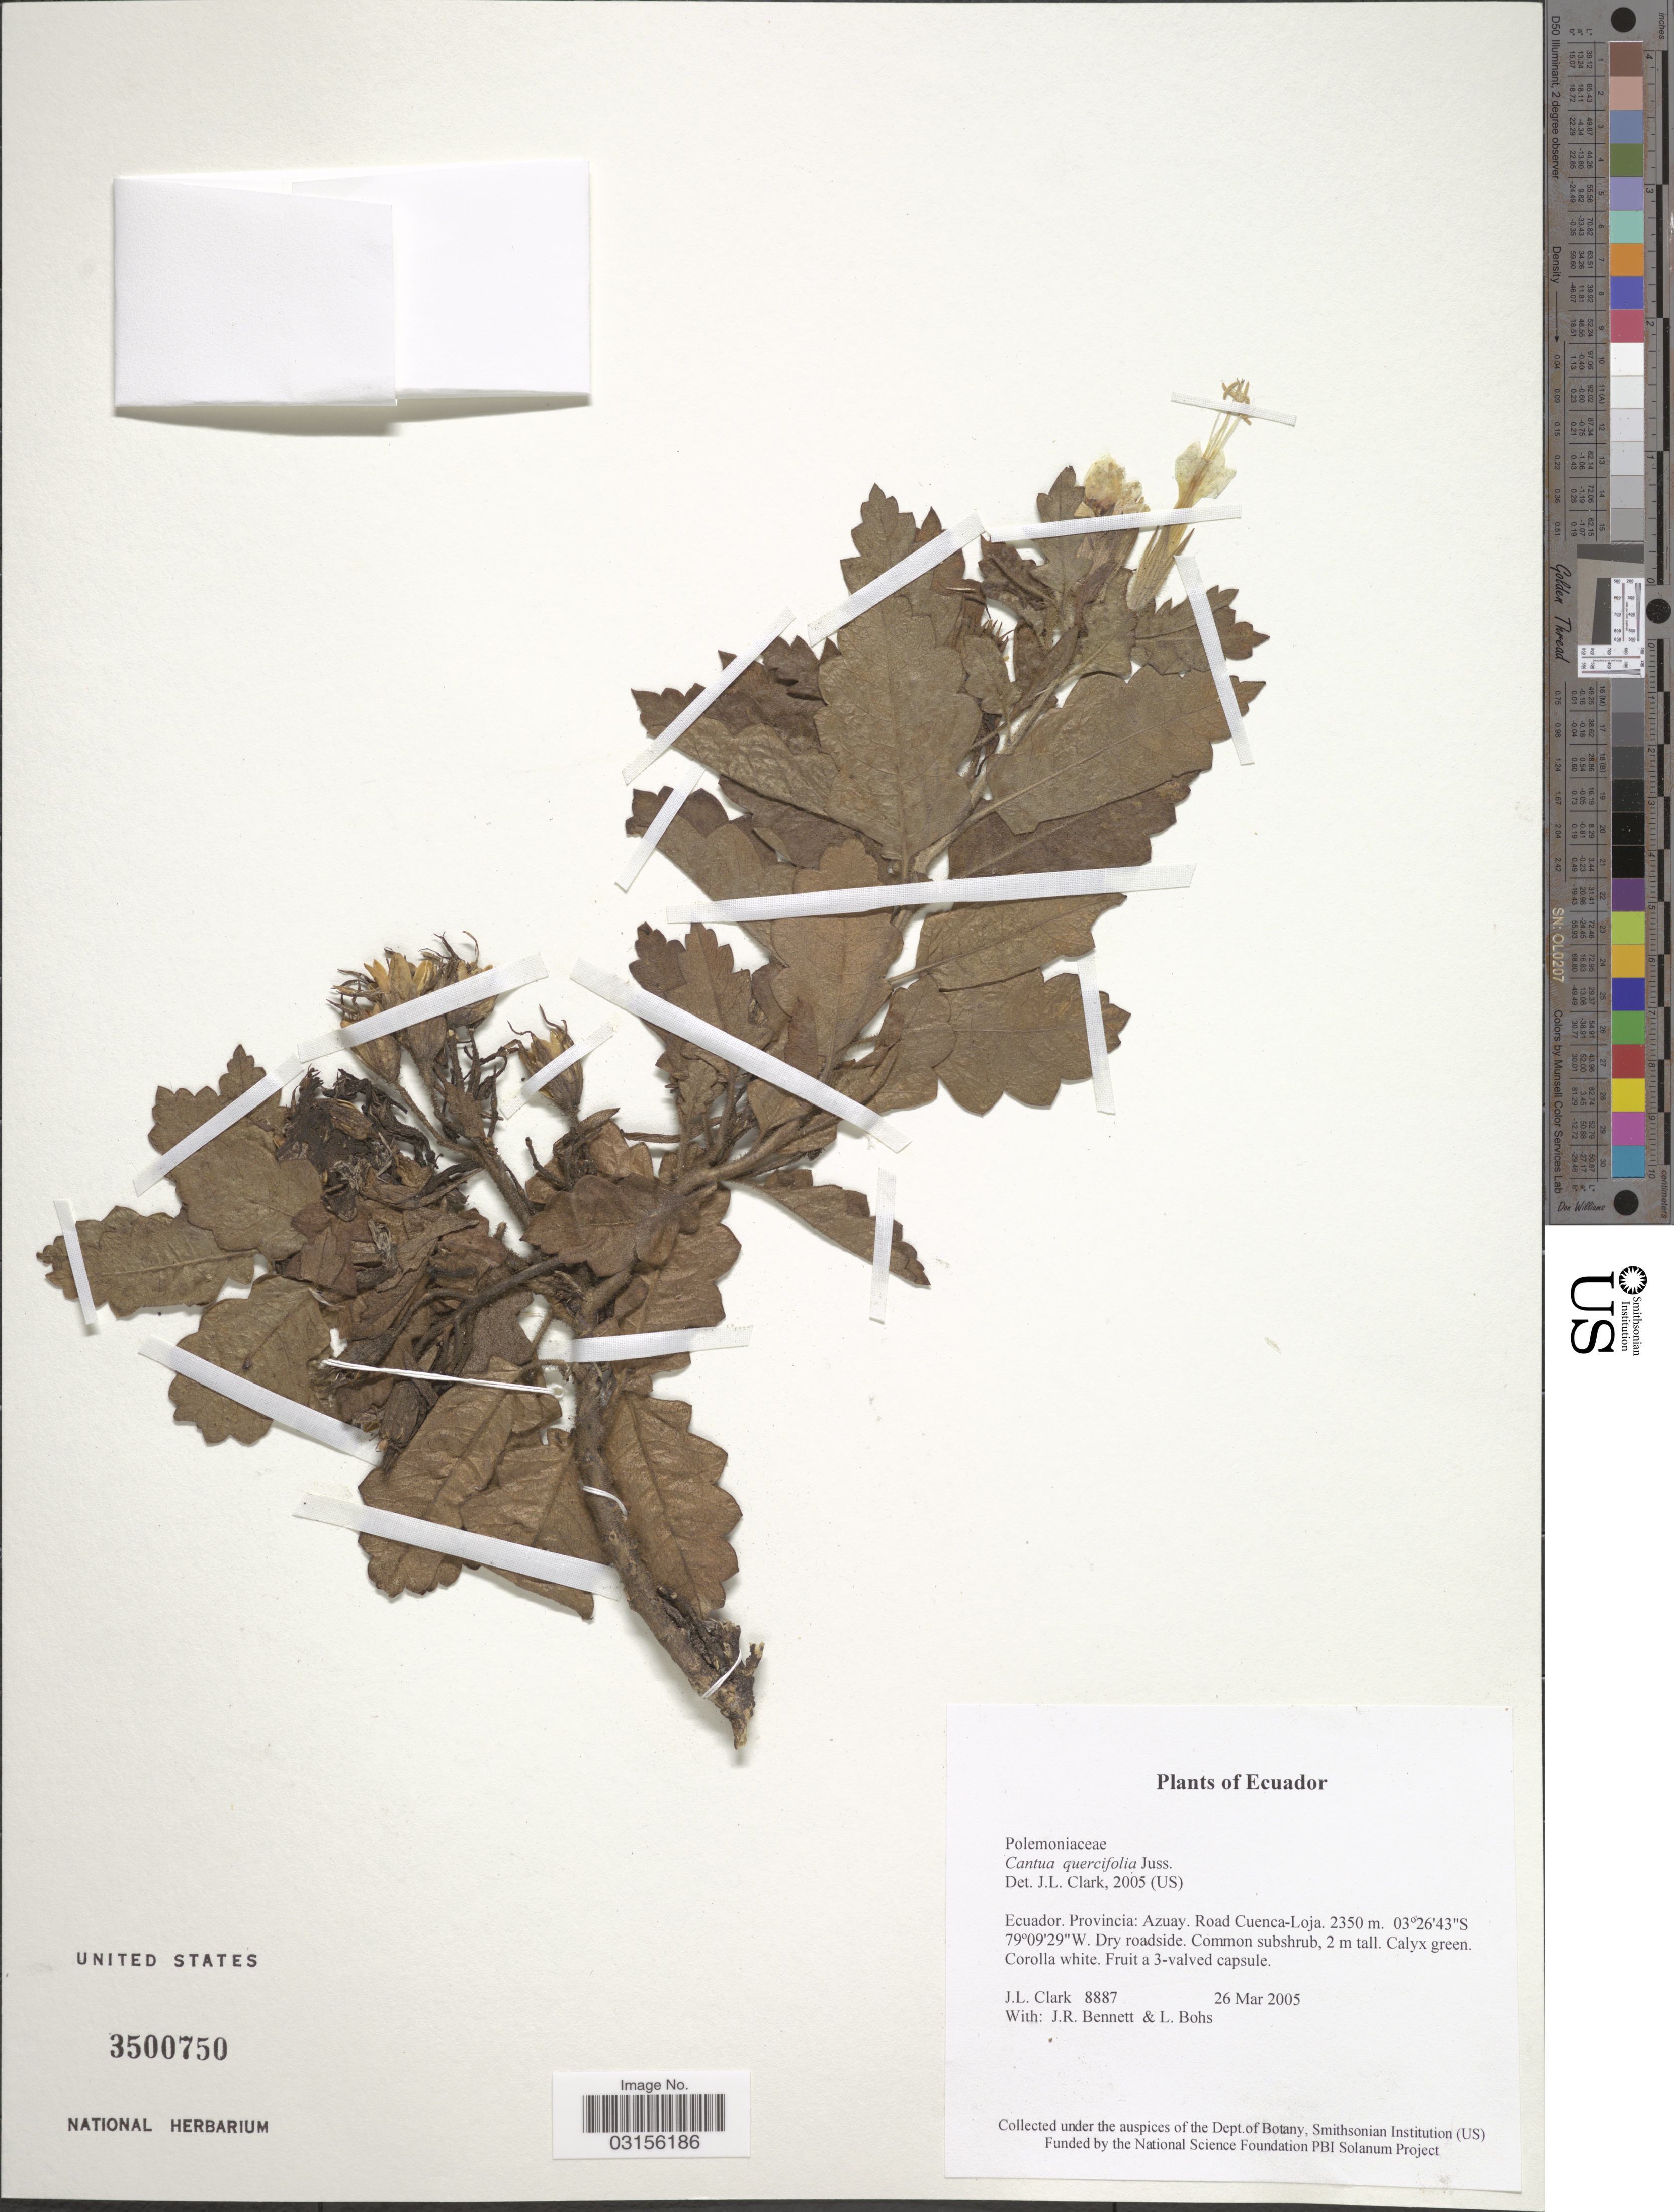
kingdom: Plantae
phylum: Tracheophyta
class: Magnoliopsida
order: Ericales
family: Polemoniaceae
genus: Cantua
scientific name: Cantua quercifolia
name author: Juss.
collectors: J. L. Clark, J. R. Bennett & L. A. Bohs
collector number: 8887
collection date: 2005-03-26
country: Ecuador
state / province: Azuay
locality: Road Cuenca-Loja.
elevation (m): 2350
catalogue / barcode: US 3500750